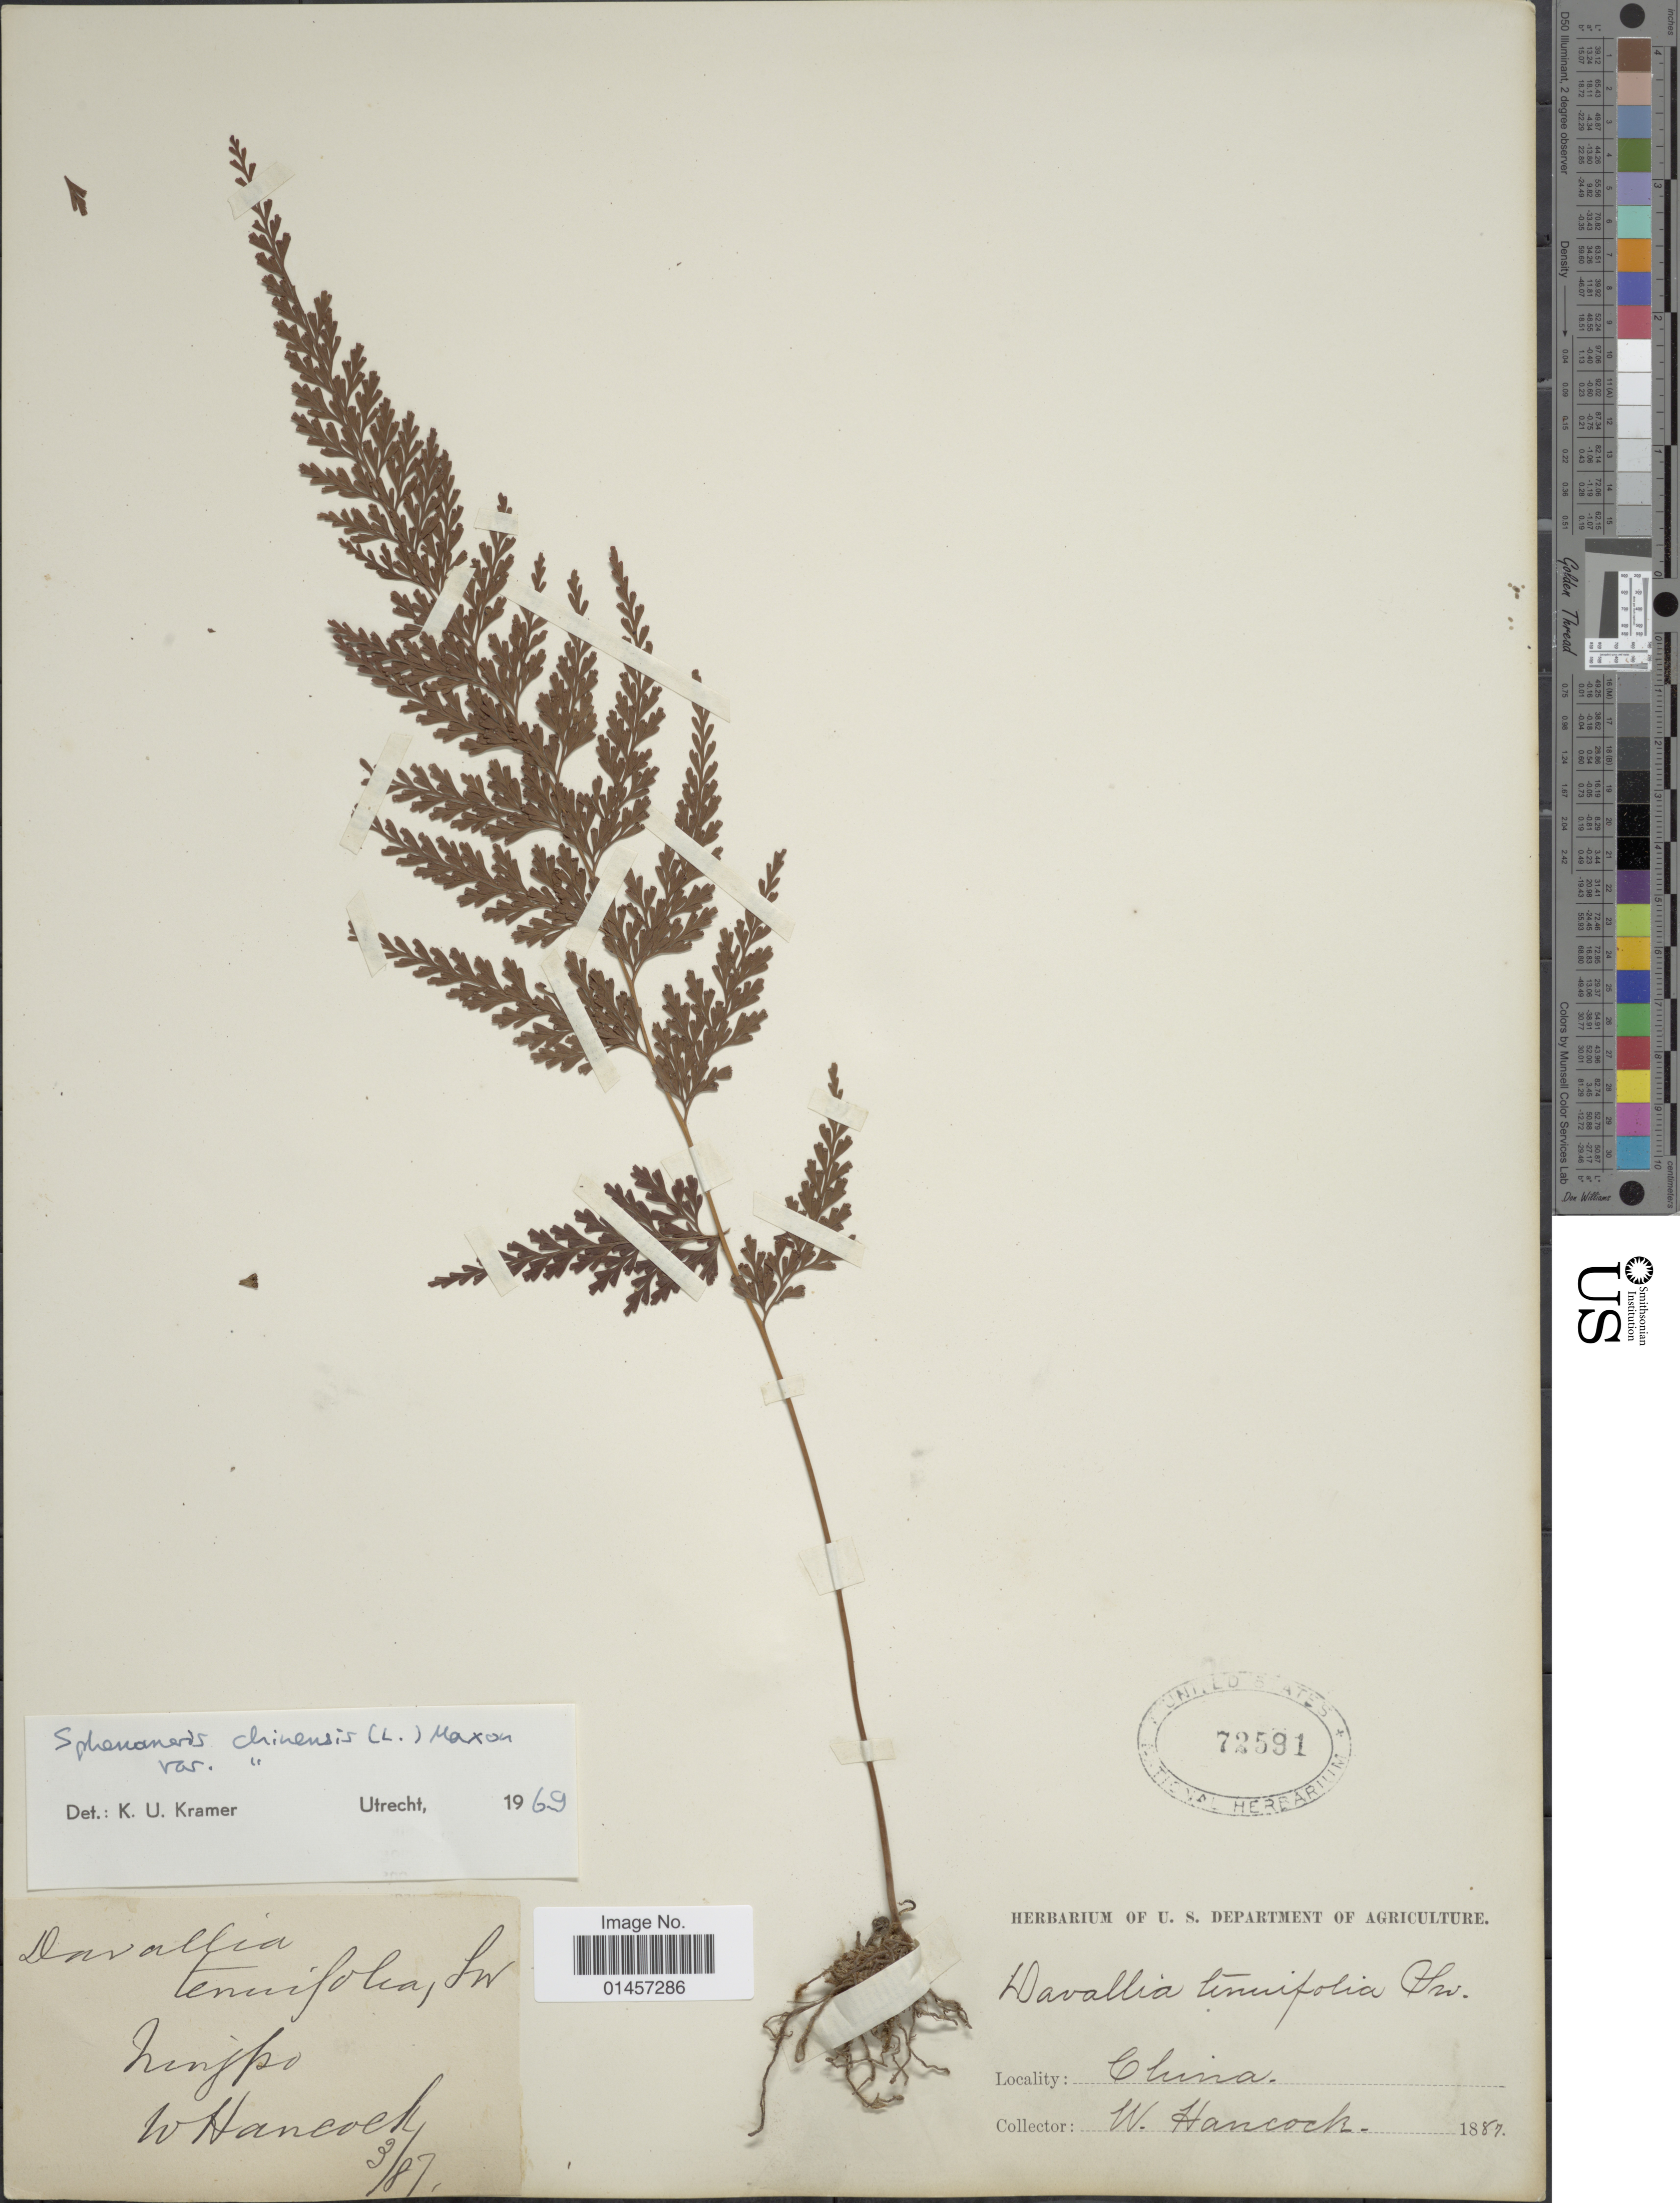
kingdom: Plantae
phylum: Tracheophyta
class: Polypodiopsida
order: Polypodiales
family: Lindsaeaceae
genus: Sphenomeris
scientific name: Sphenomeris chinensis var. chinensis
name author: (L.) Maxon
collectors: W. Hancock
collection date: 1887-03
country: China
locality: Linsho [interpreted]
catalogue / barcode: US 72591